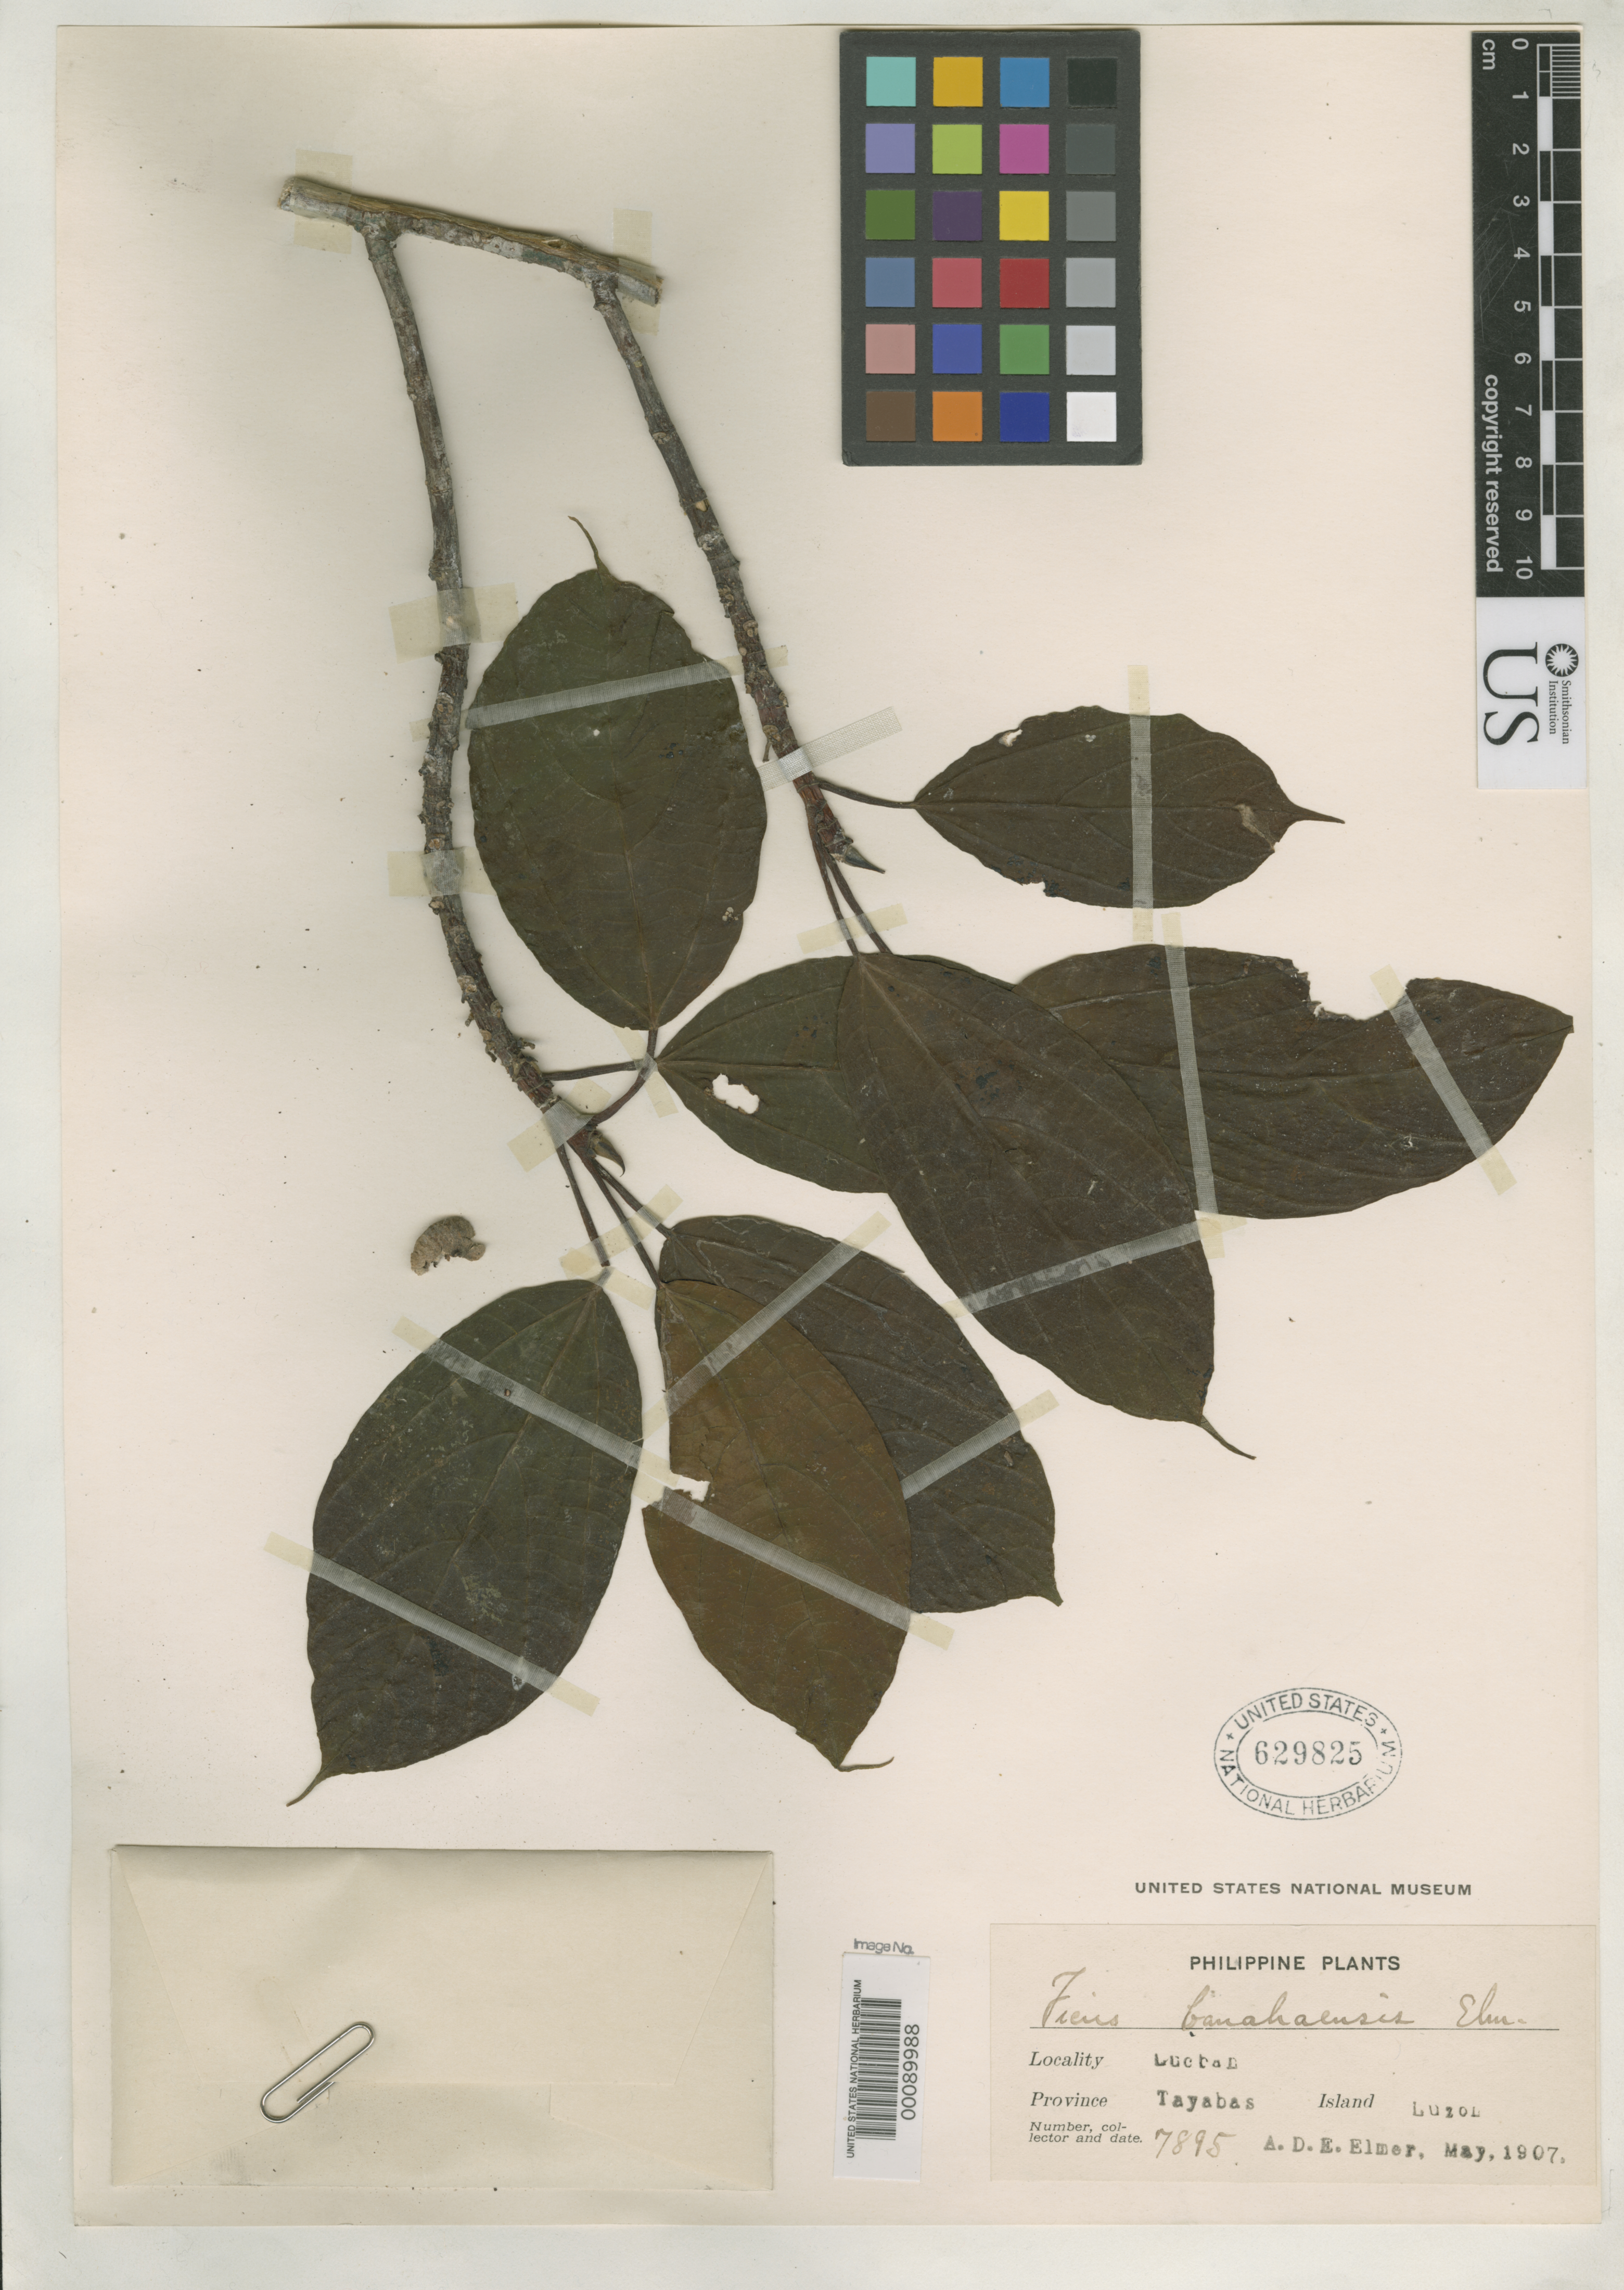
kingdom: Plantae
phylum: Tracheophyta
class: Magnoliopsida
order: Rosales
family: Moraceae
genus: Ficus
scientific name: Ficus banahaensis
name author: Elmer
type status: Isotype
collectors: A. D. E. Elmer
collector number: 7895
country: Philippines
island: Luzon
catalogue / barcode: US 629825